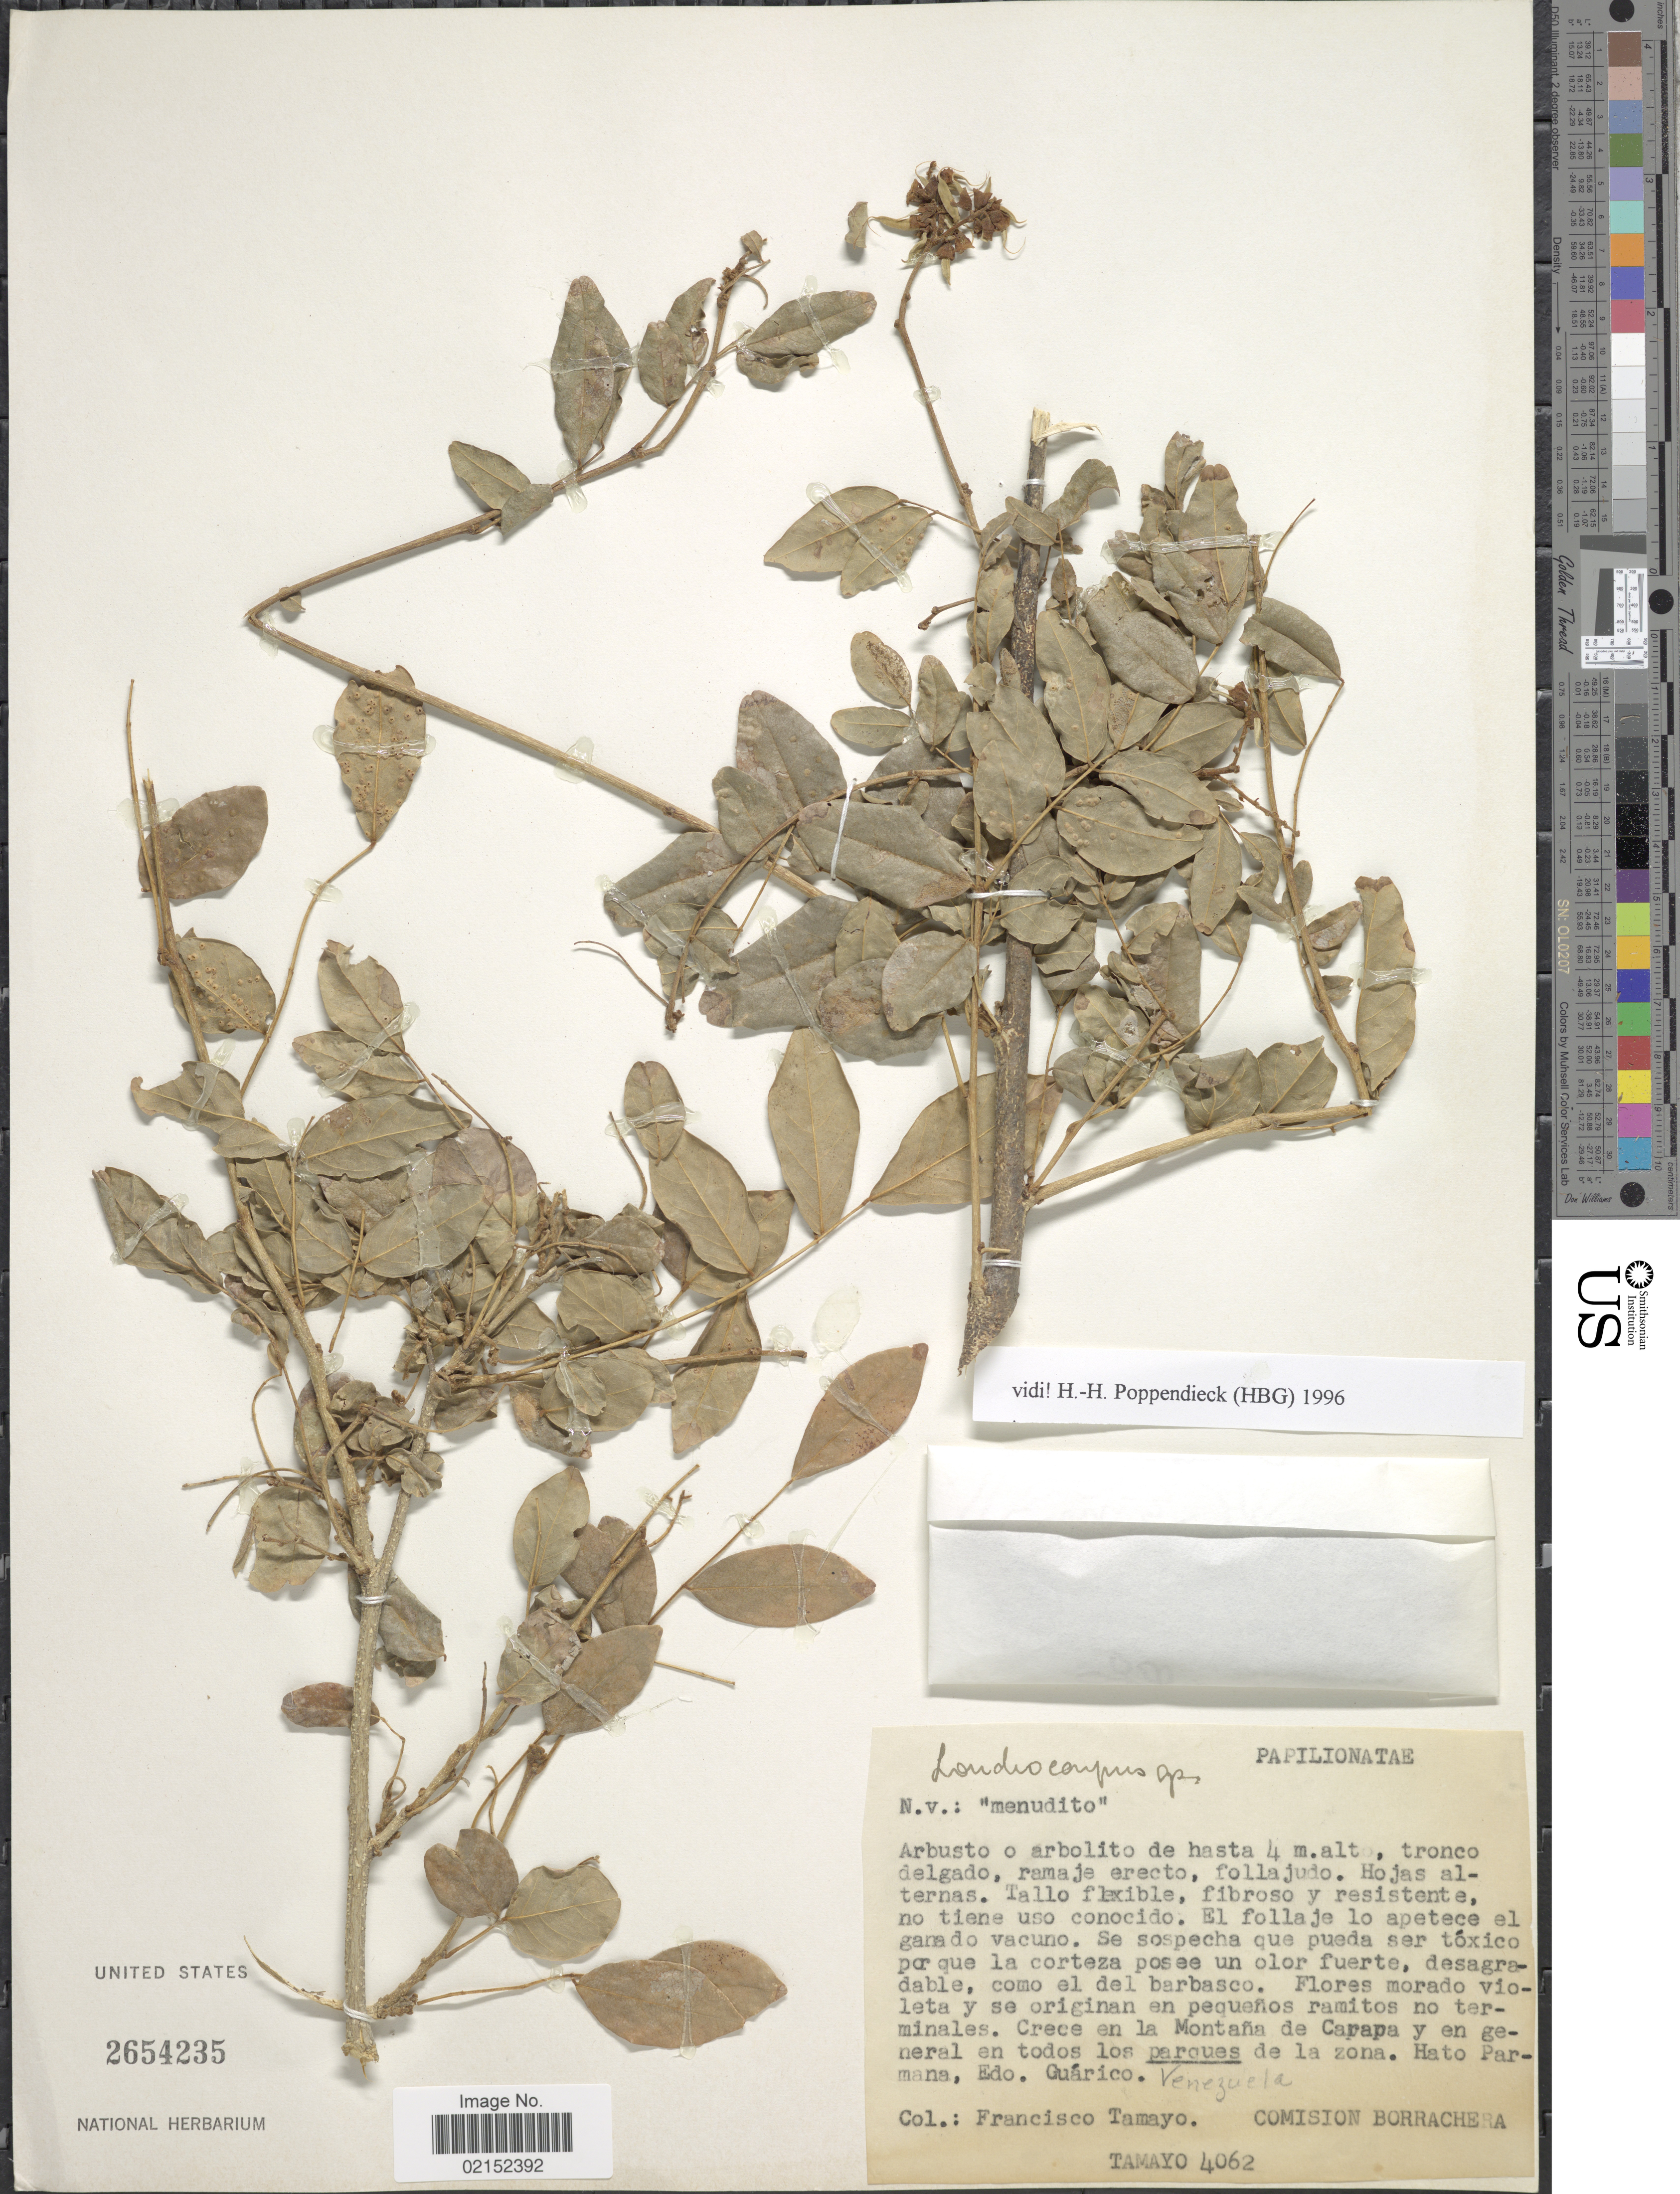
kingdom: Plantae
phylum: Tracheophyta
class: Magnoliopsida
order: Fabales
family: Fabaceae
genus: Lonchocarpus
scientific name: Lonchocarpus sp.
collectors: F. Tamayo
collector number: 4062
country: Venezuela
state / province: Guárico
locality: Crece en la Montana de Carapa y en general en todos los parcues de la zona, Hato Parmana, Comision Borrachera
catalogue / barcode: US 2654235